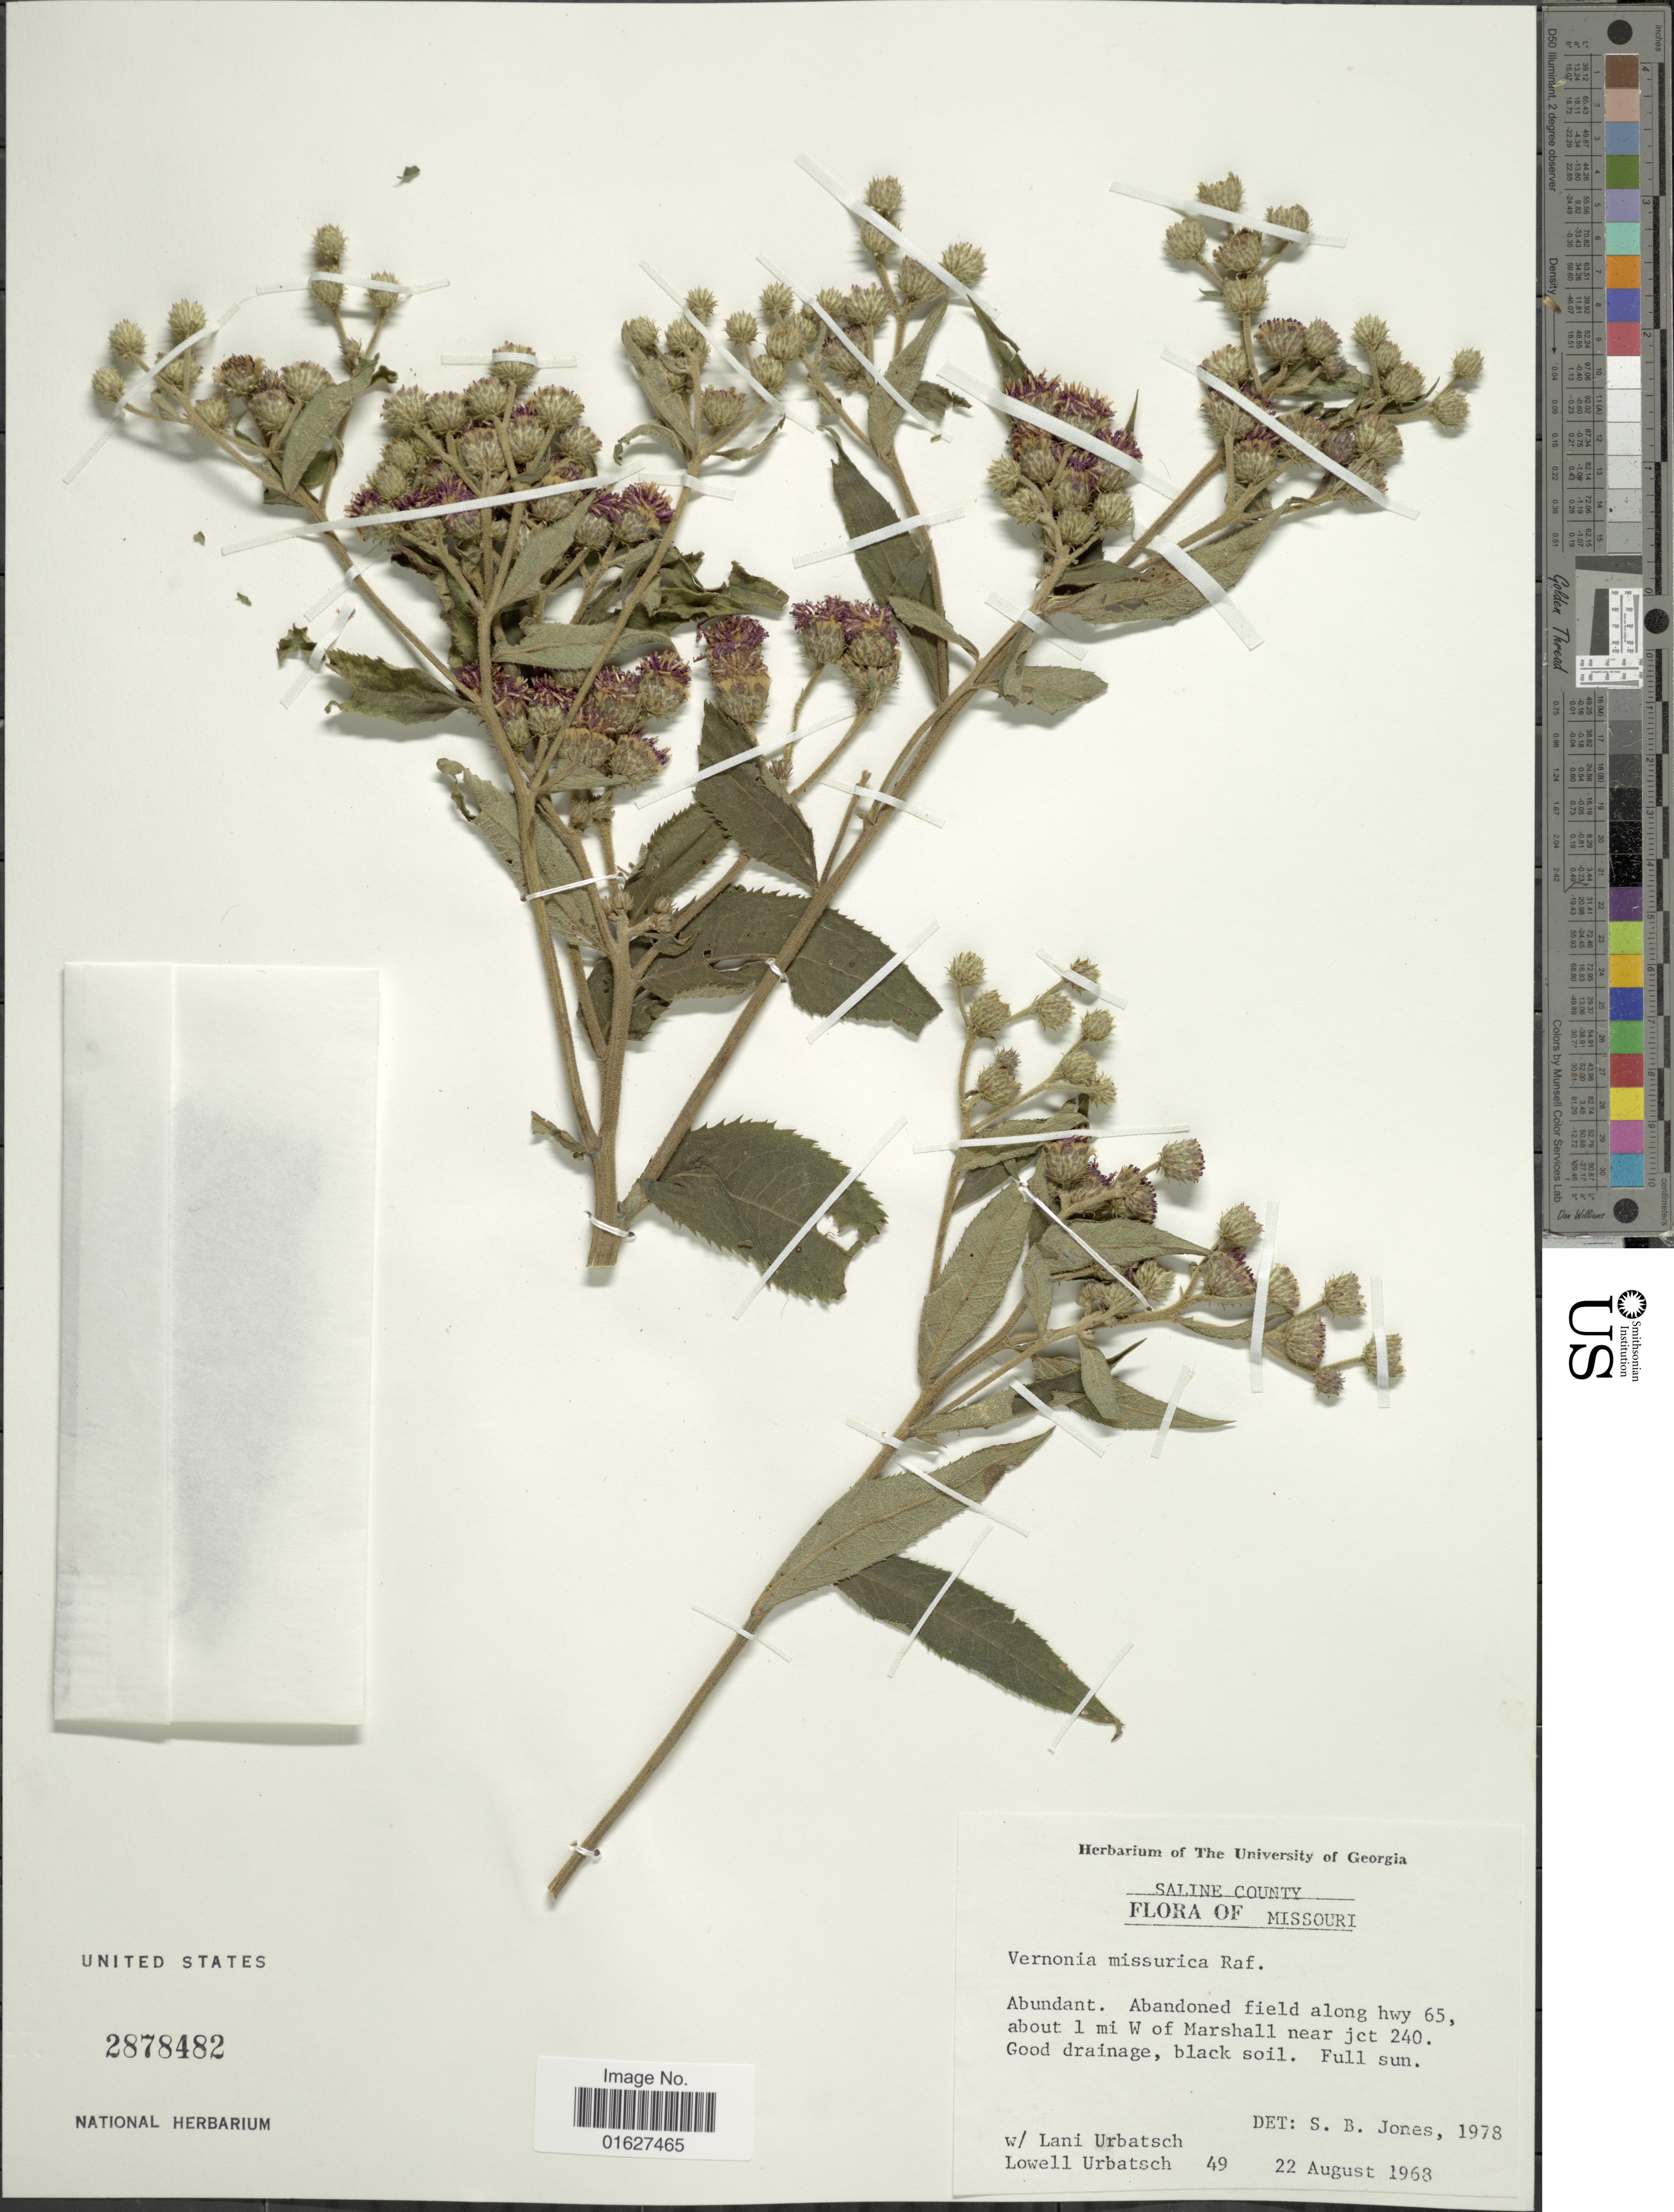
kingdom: Plantae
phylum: Tracheophyta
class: Magnoliopsida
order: Asterales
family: Asteraceae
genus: Vernonia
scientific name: Vernonia missurica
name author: Raf.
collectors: L. E. Urbatsch & L. Urbatsch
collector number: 49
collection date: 1968-08-22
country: United States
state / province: Missouri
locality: Saline County. Missouri. Abandoned field along hwy 65, about 1 mi W of Marshall near jct 240.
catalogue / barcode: US 2878482